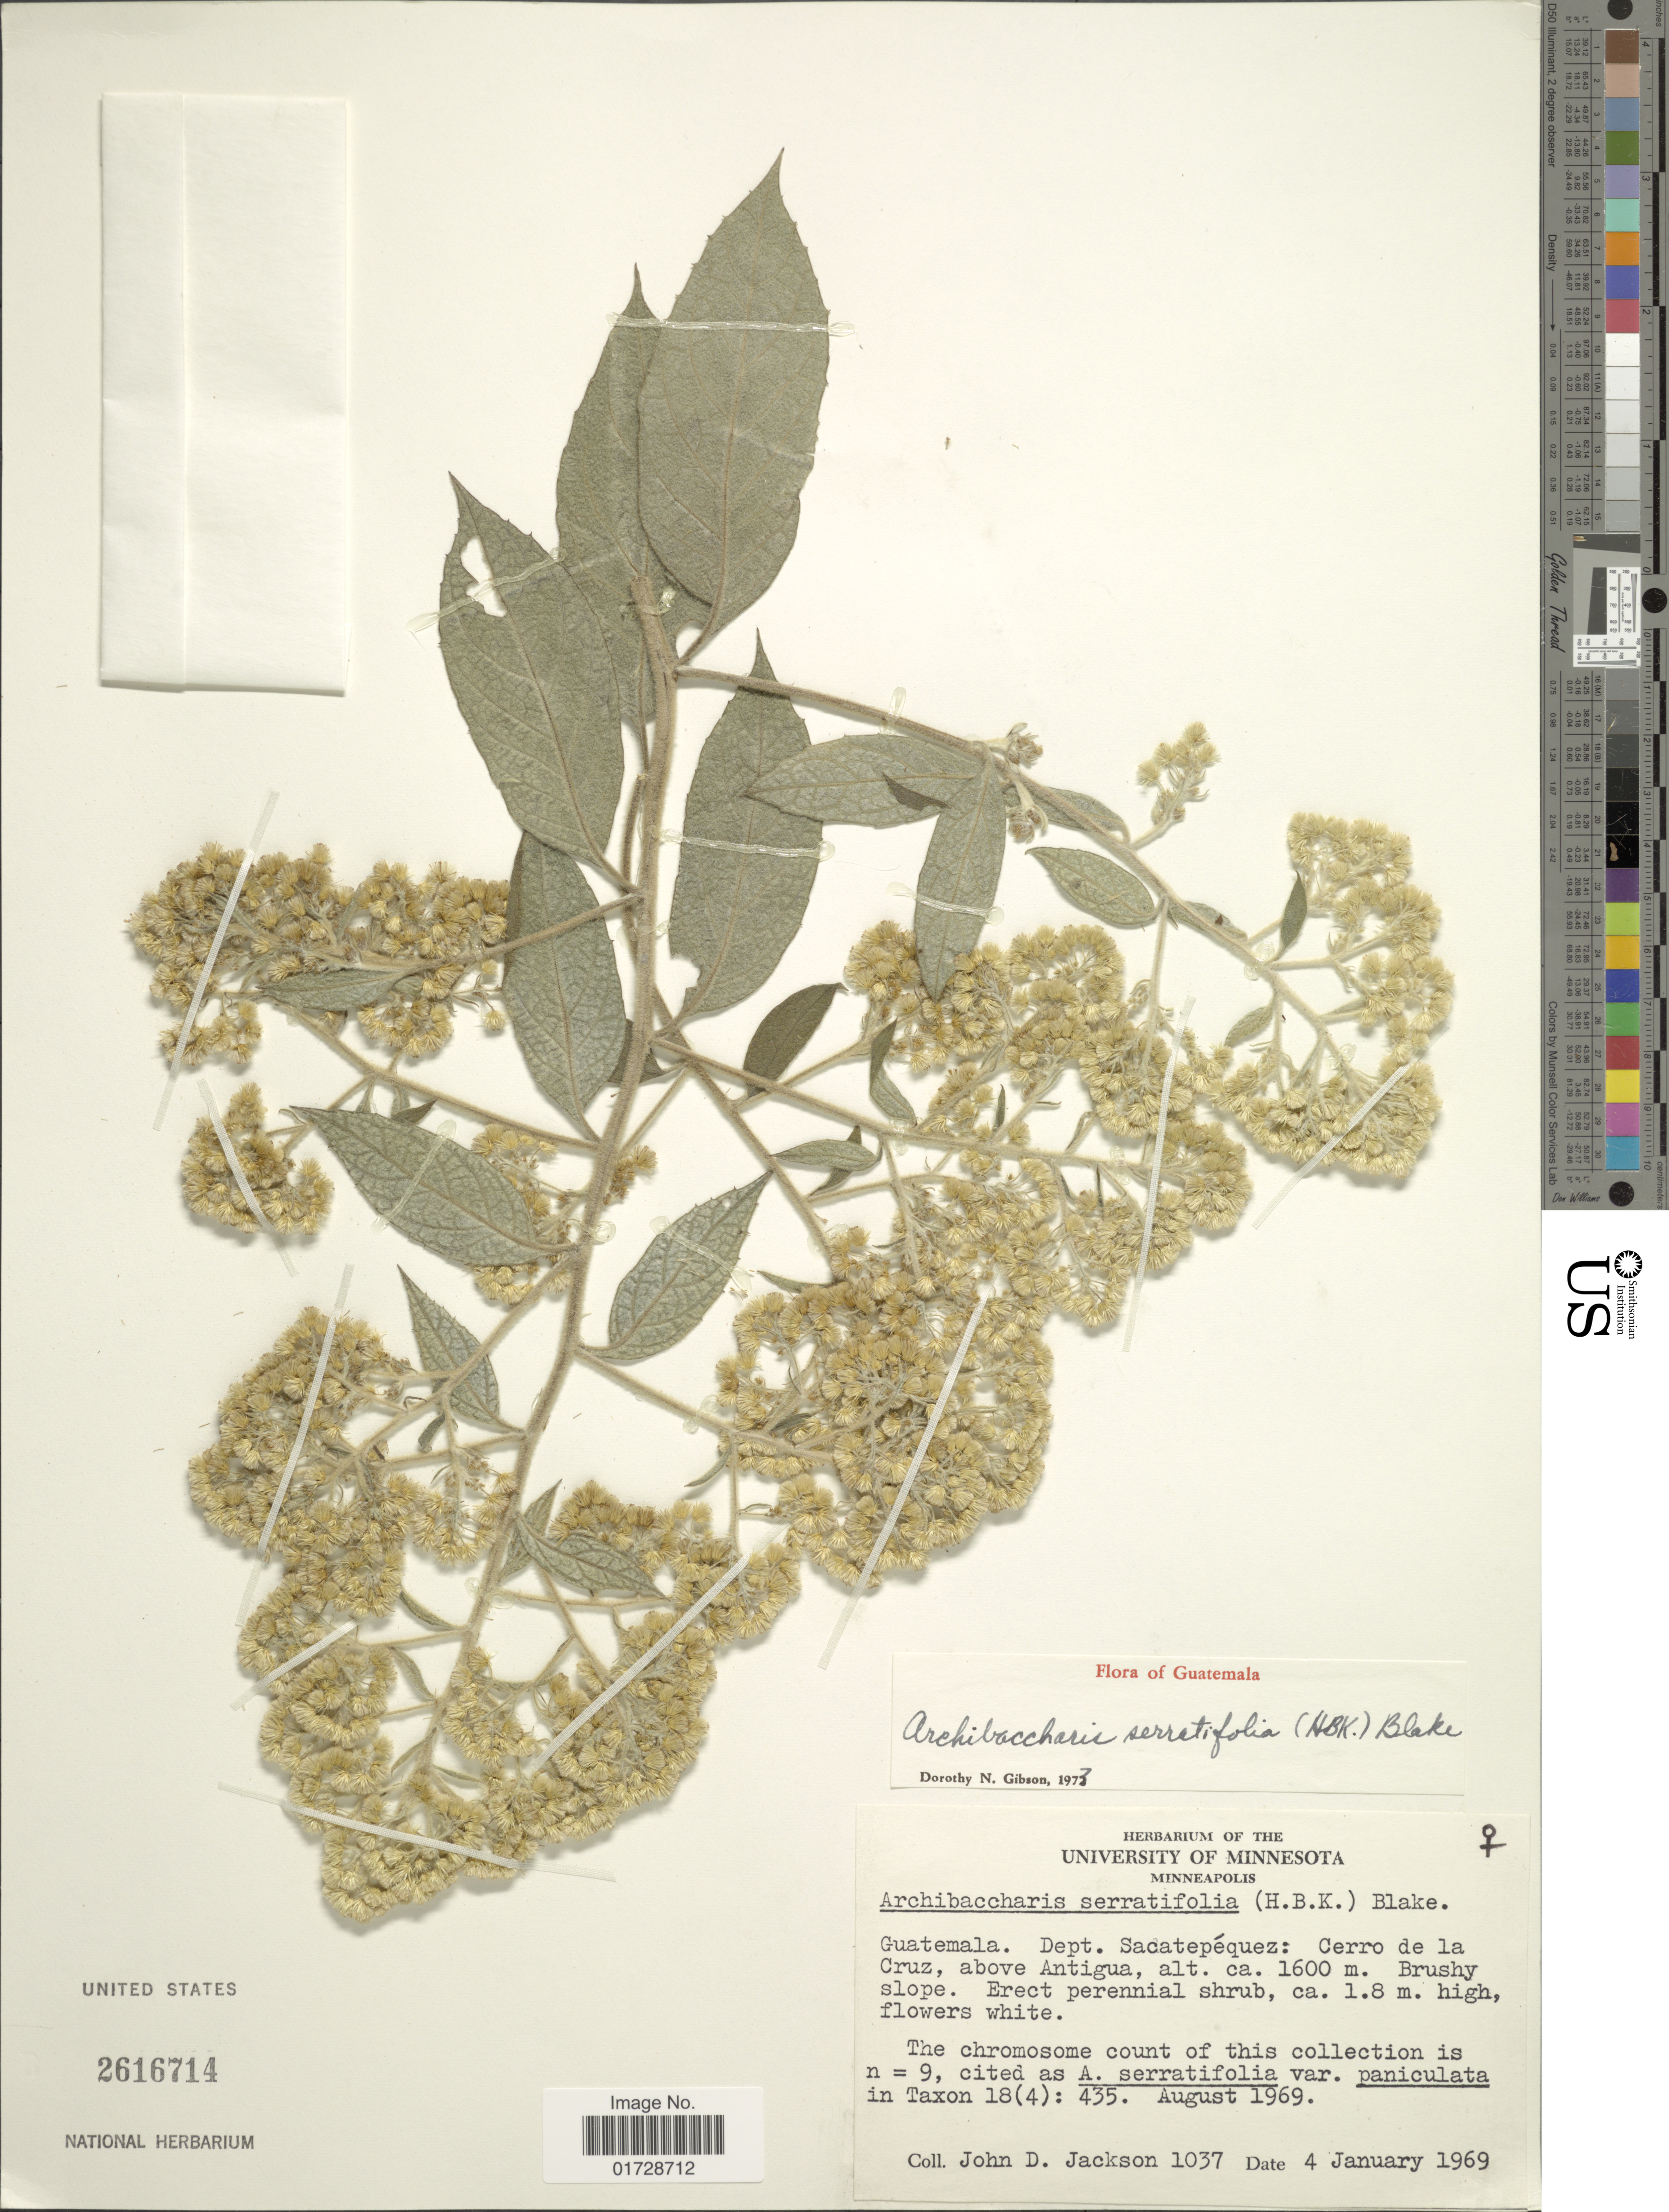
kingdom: Plantae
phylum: Tracheophyta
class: Magnoliopsida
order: Asterales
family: Asteraceae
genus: Archibaccharis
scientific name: Archibaccharis serratifolia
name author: (Kunth) S.F. Blake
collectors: J. Jackson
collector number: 1037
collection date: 1969-01-04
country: Guatemala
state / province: Sacatepéquez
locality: Cerro de la Cruz, above Antigua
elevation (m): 1600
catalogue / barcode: US 2616714